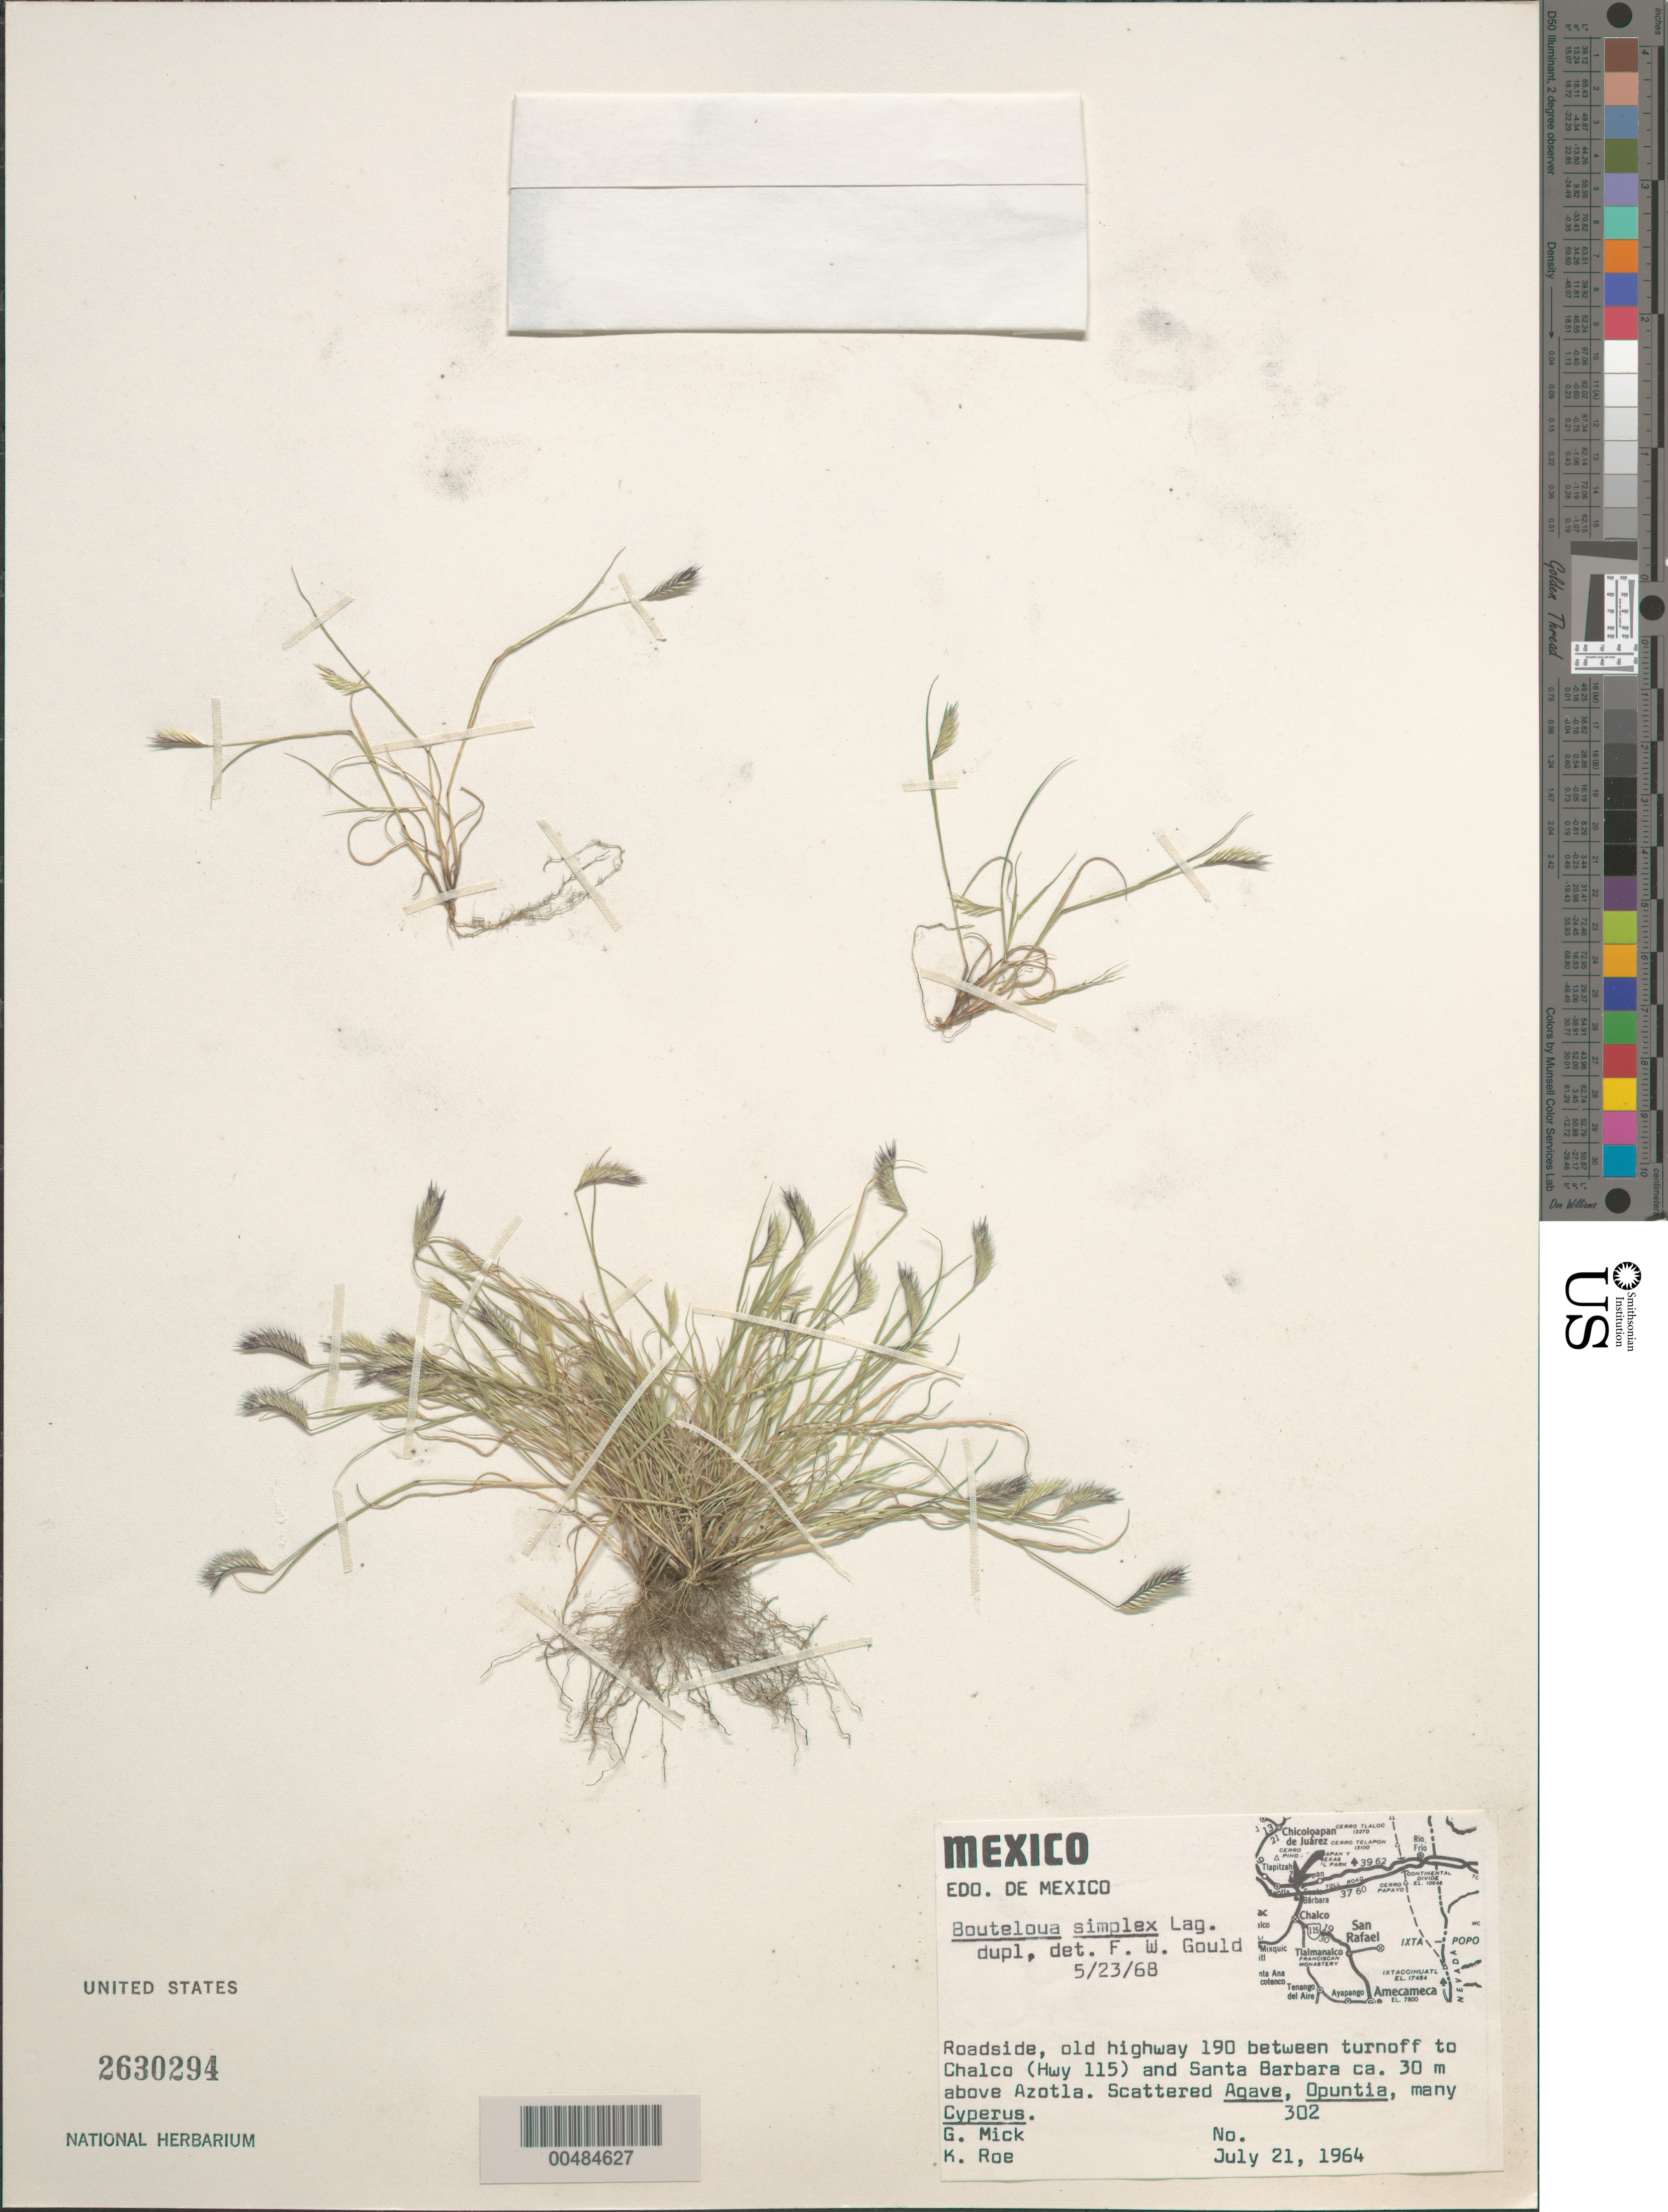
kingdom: Plantae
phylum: Tracheophyta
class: Liliopsida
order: Poales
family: Poaceae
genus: Bouteloua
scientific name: Bouteloua simplex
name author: Lag.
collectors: G. Mick & K. E. Roe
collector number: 302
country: Mexico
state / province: México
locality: Roadside, old highway 190 between turnoff to Chalco, Hwy 115, and Santa Barbara, above Azotla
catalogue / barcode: US 2630294